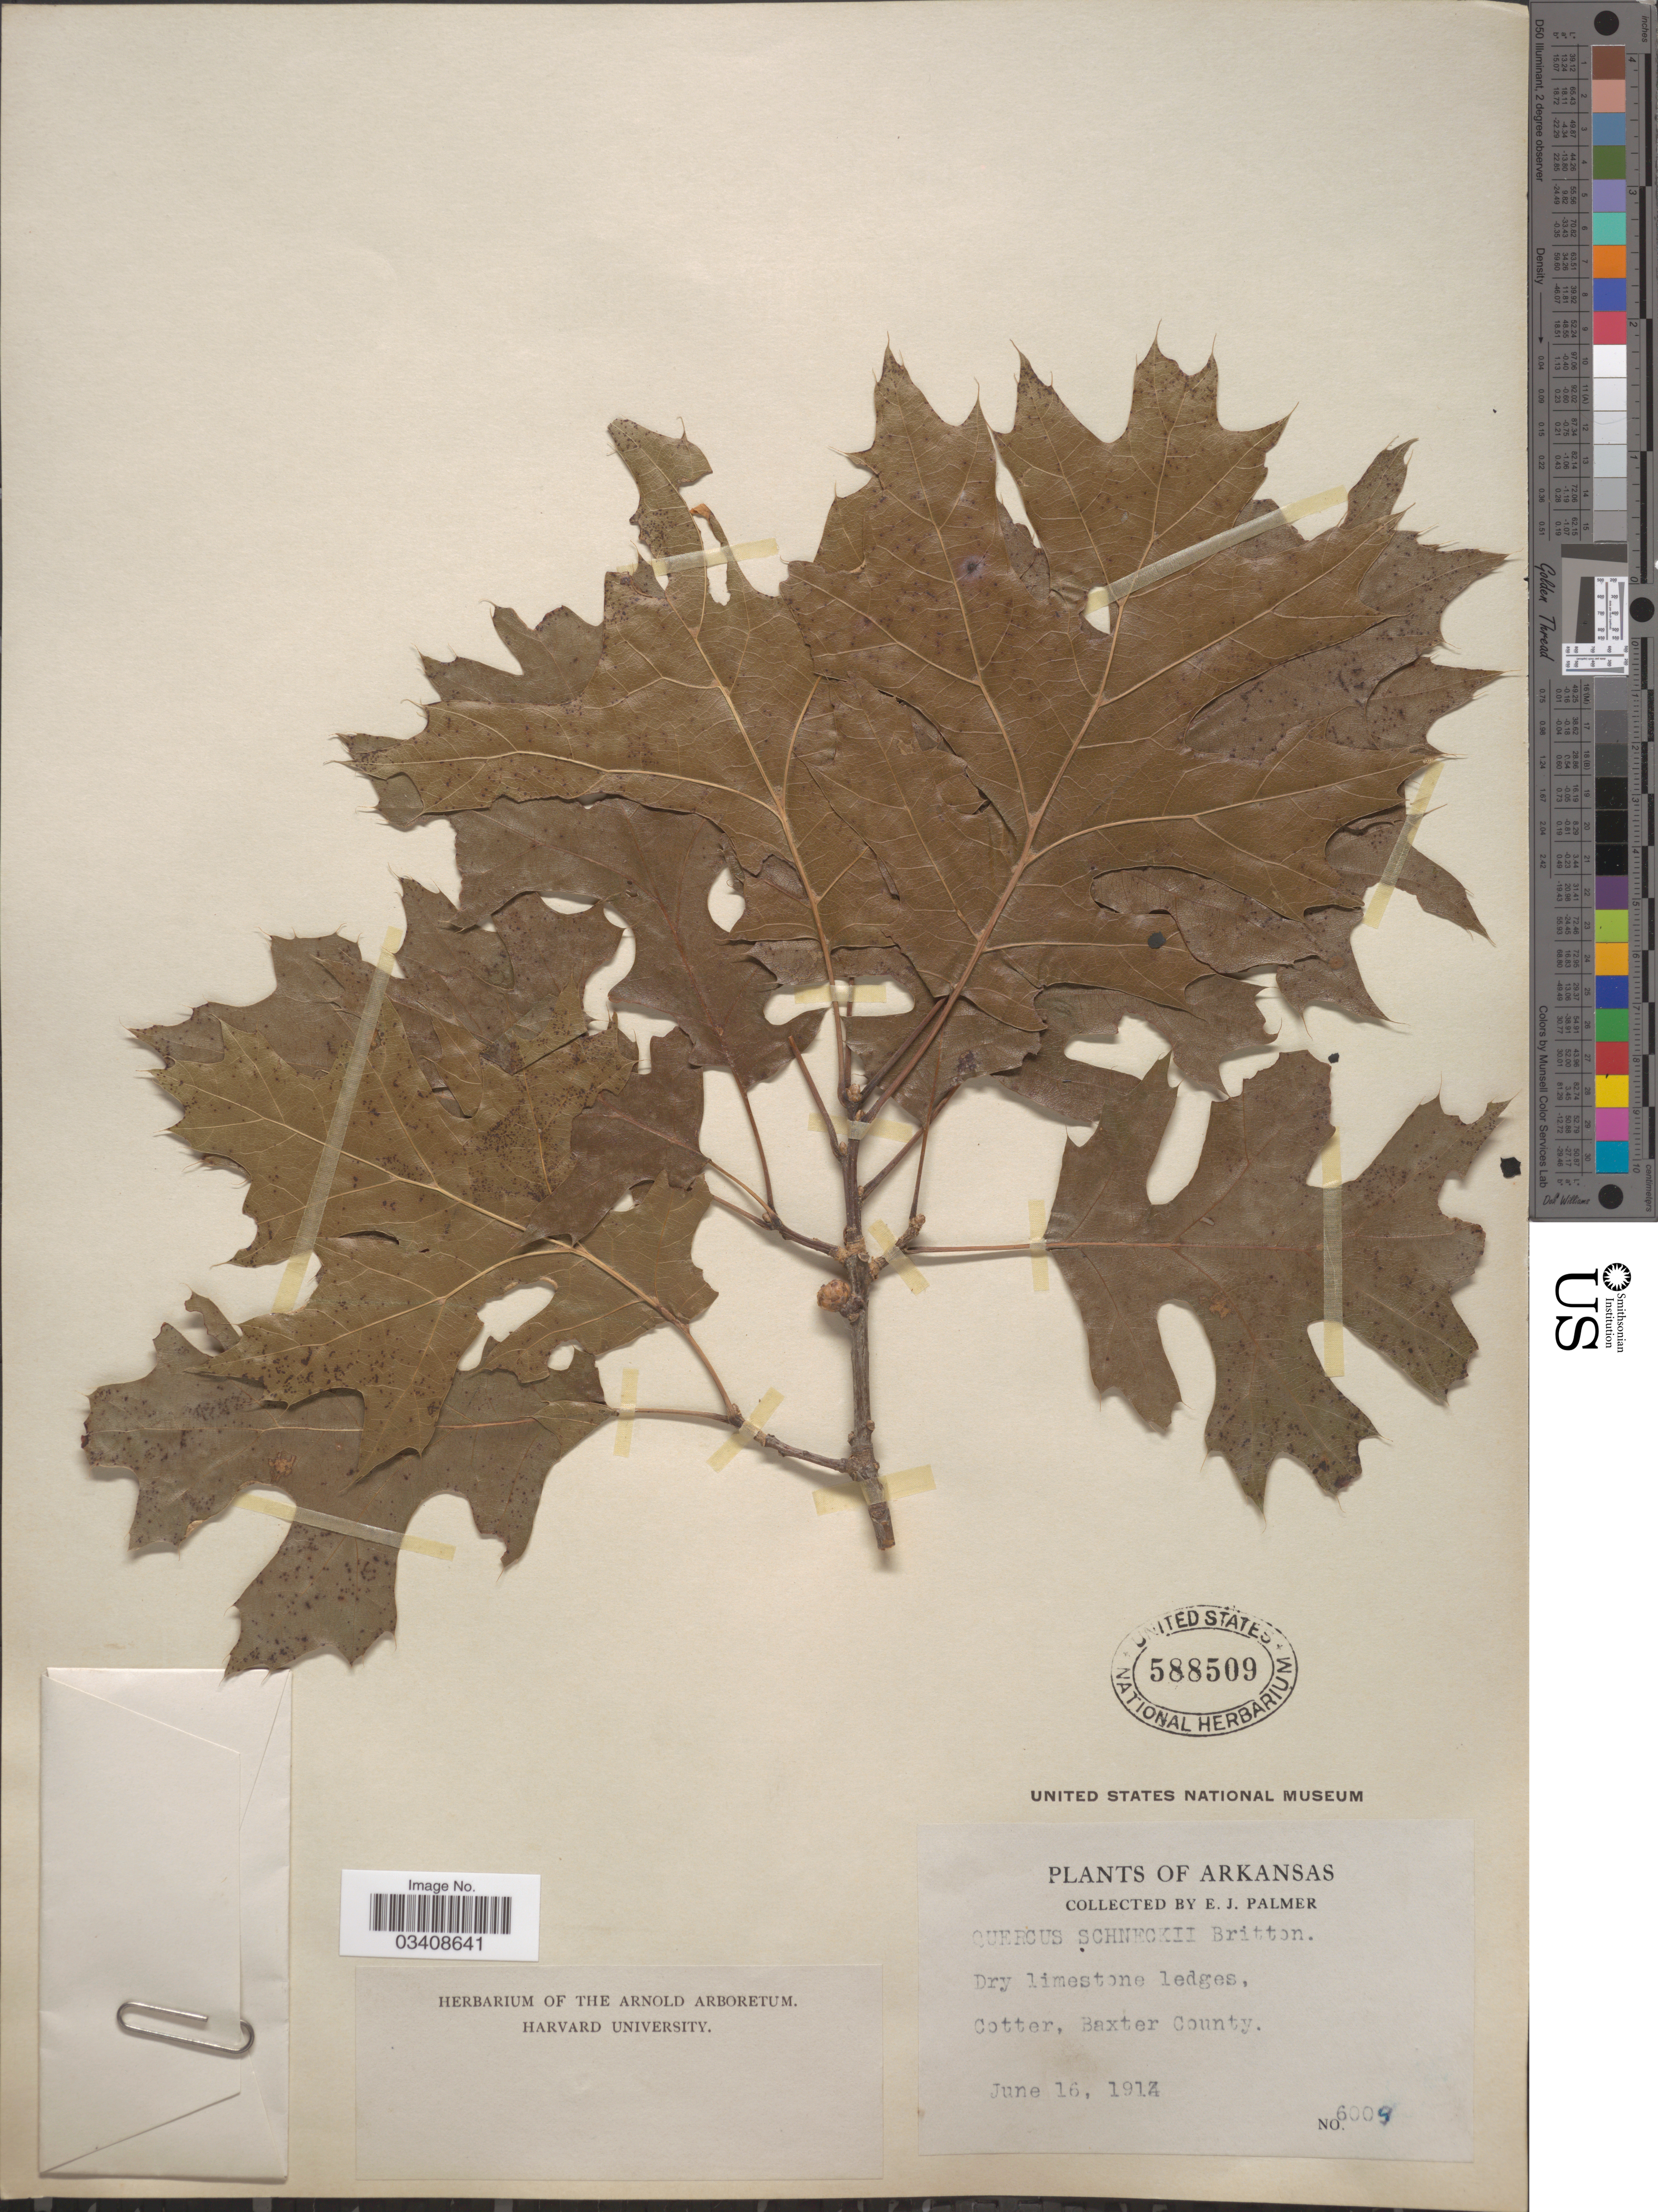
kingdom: Plantae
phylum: Tracheophyta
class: Magnoliopsida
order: Fagales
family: Fagaceae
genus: Quercus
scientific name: Quercus shumardii var. schneckii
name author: (Britton) Sarg.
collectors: E. J. Palmer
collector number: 6009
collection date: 1914-06-16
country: United States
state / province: Arkansas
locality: Cotter, Baxter County.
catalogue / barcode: US 588509